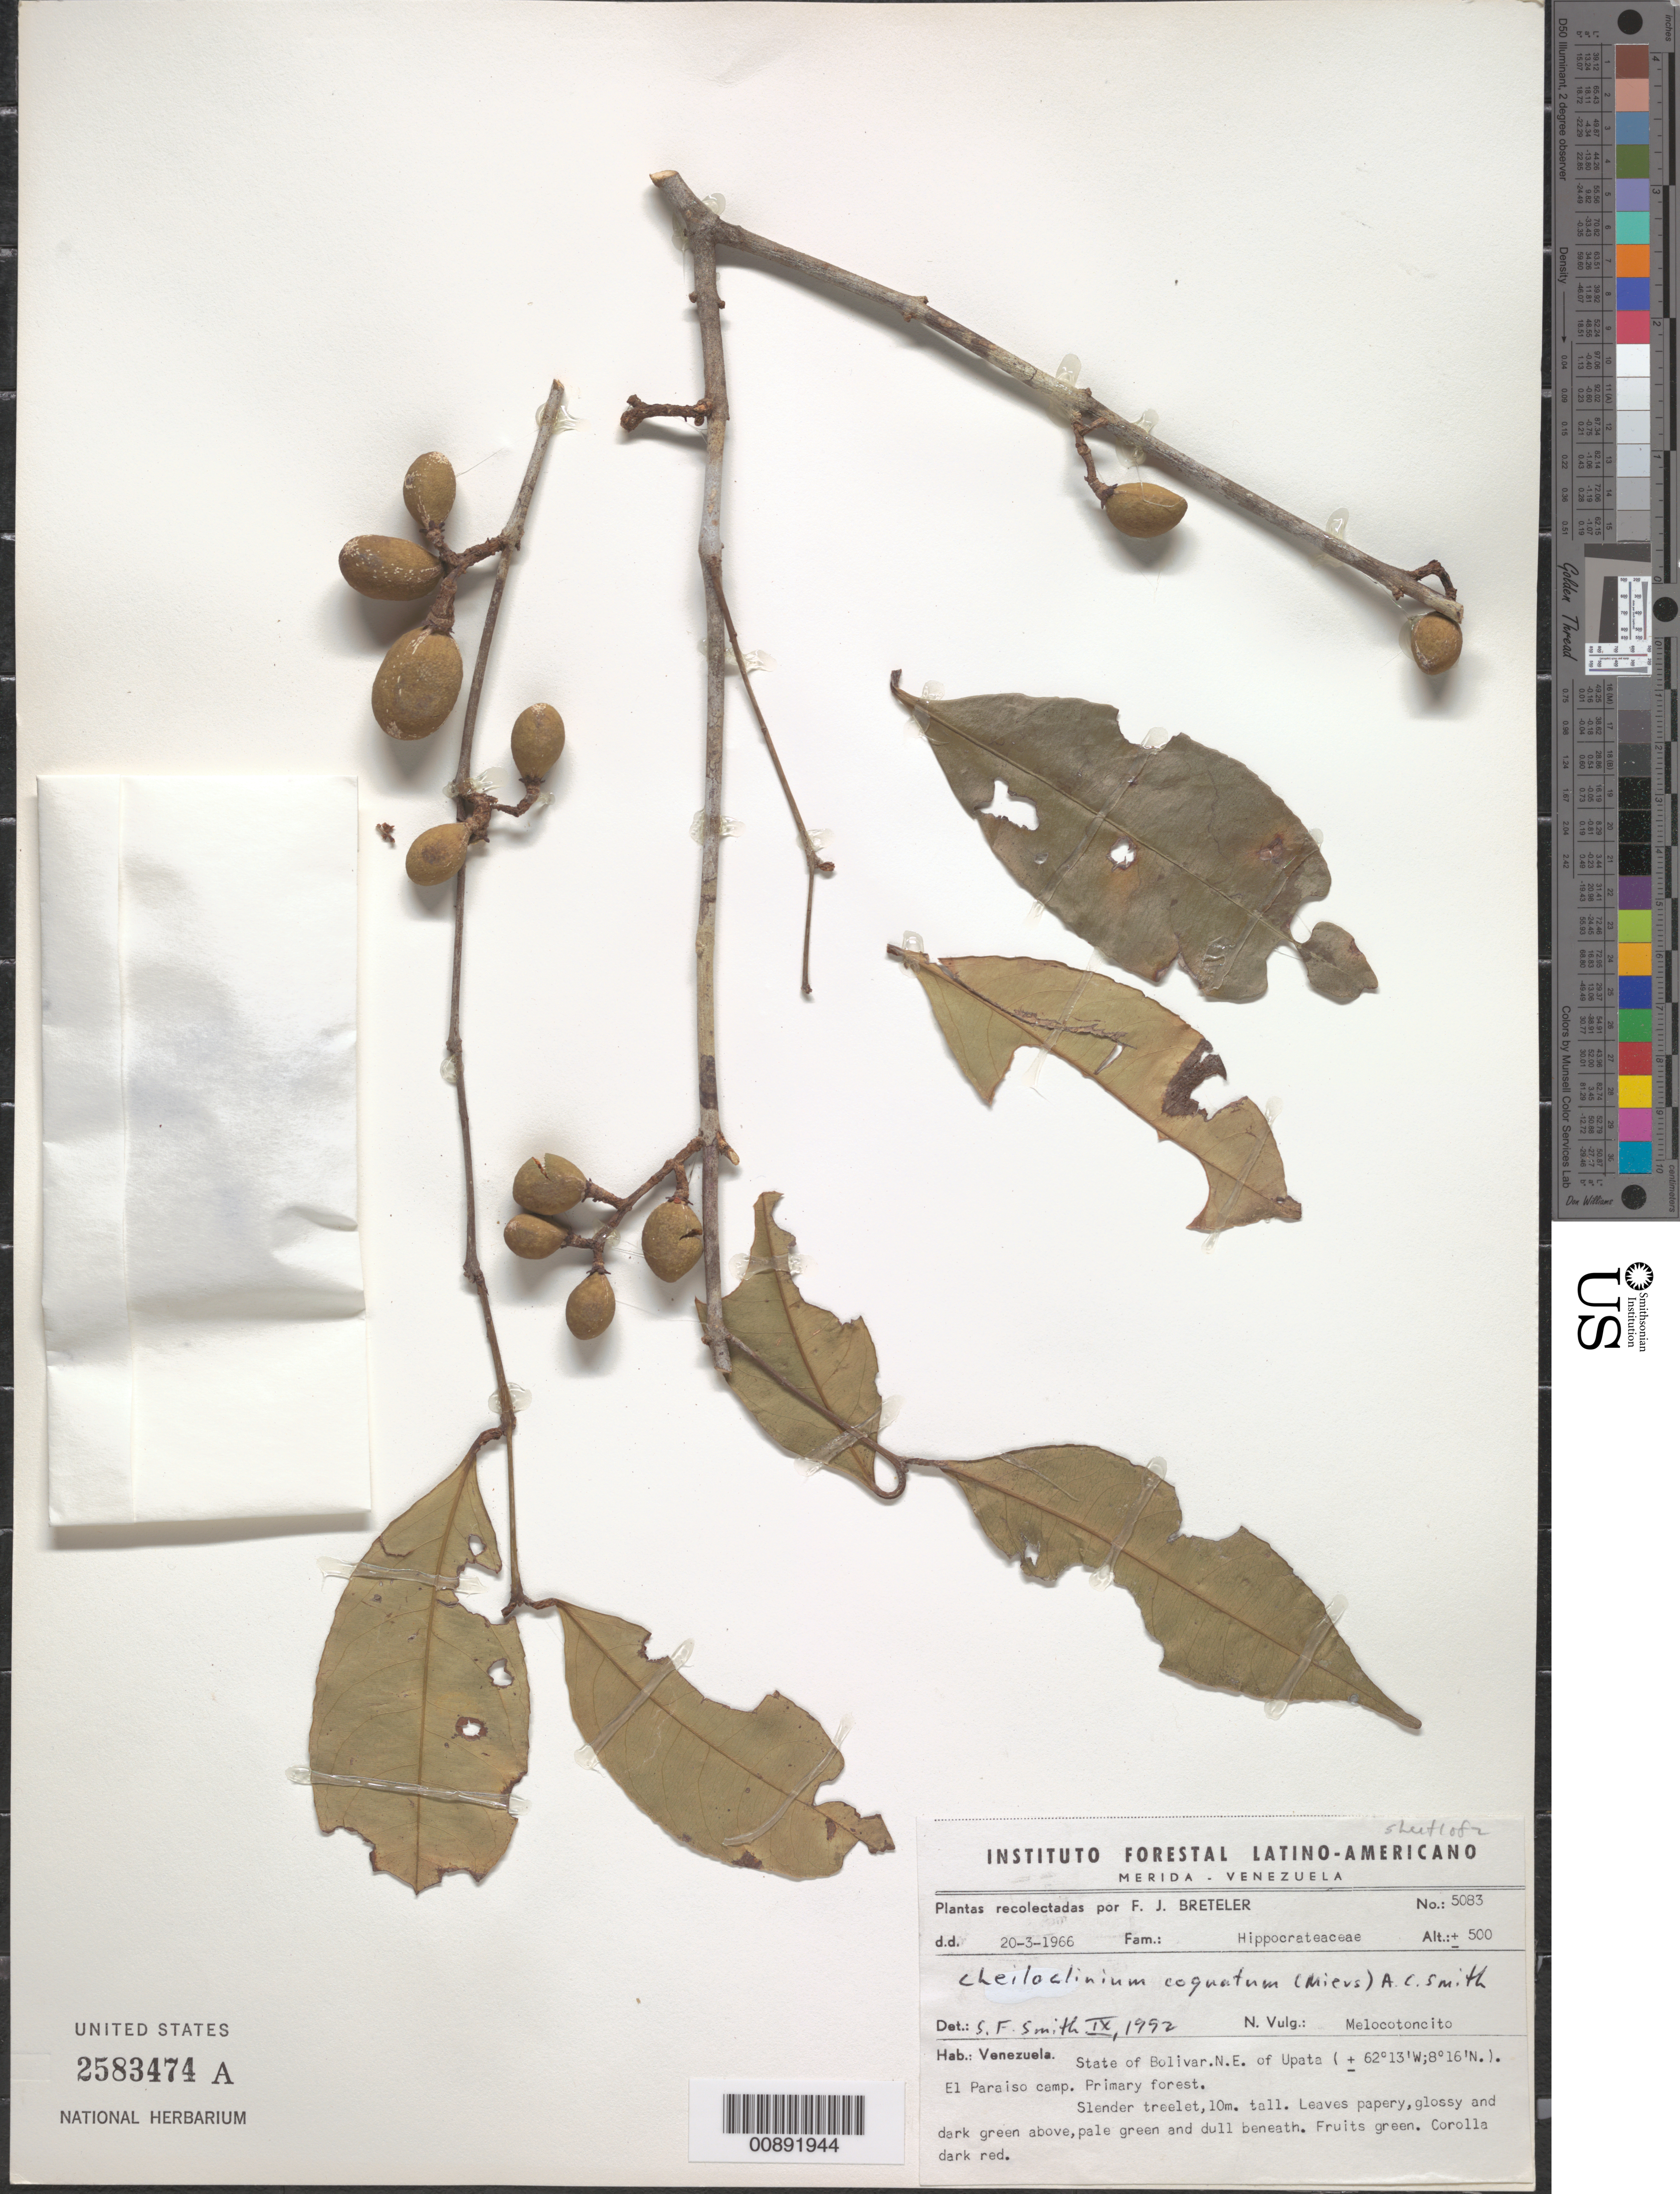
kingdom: Plantae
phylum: Tracheophyta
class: Magnoliopsida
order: Celastrales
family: Celastraceae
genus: Cheiloclinium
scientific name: Cheiloclinium cognatum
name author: (Miers) A.C. Sm.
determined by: Smith, Stephen F., (US), NMNH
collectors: F. J. Breteler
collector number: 5083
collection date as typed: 20-Mar-66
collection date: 1966-03-20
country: Venezuela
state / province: Bolívar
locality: Upata, NE of, near El Paraiso camp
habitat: Primary forest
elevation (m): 500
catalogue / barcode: US 2583474A